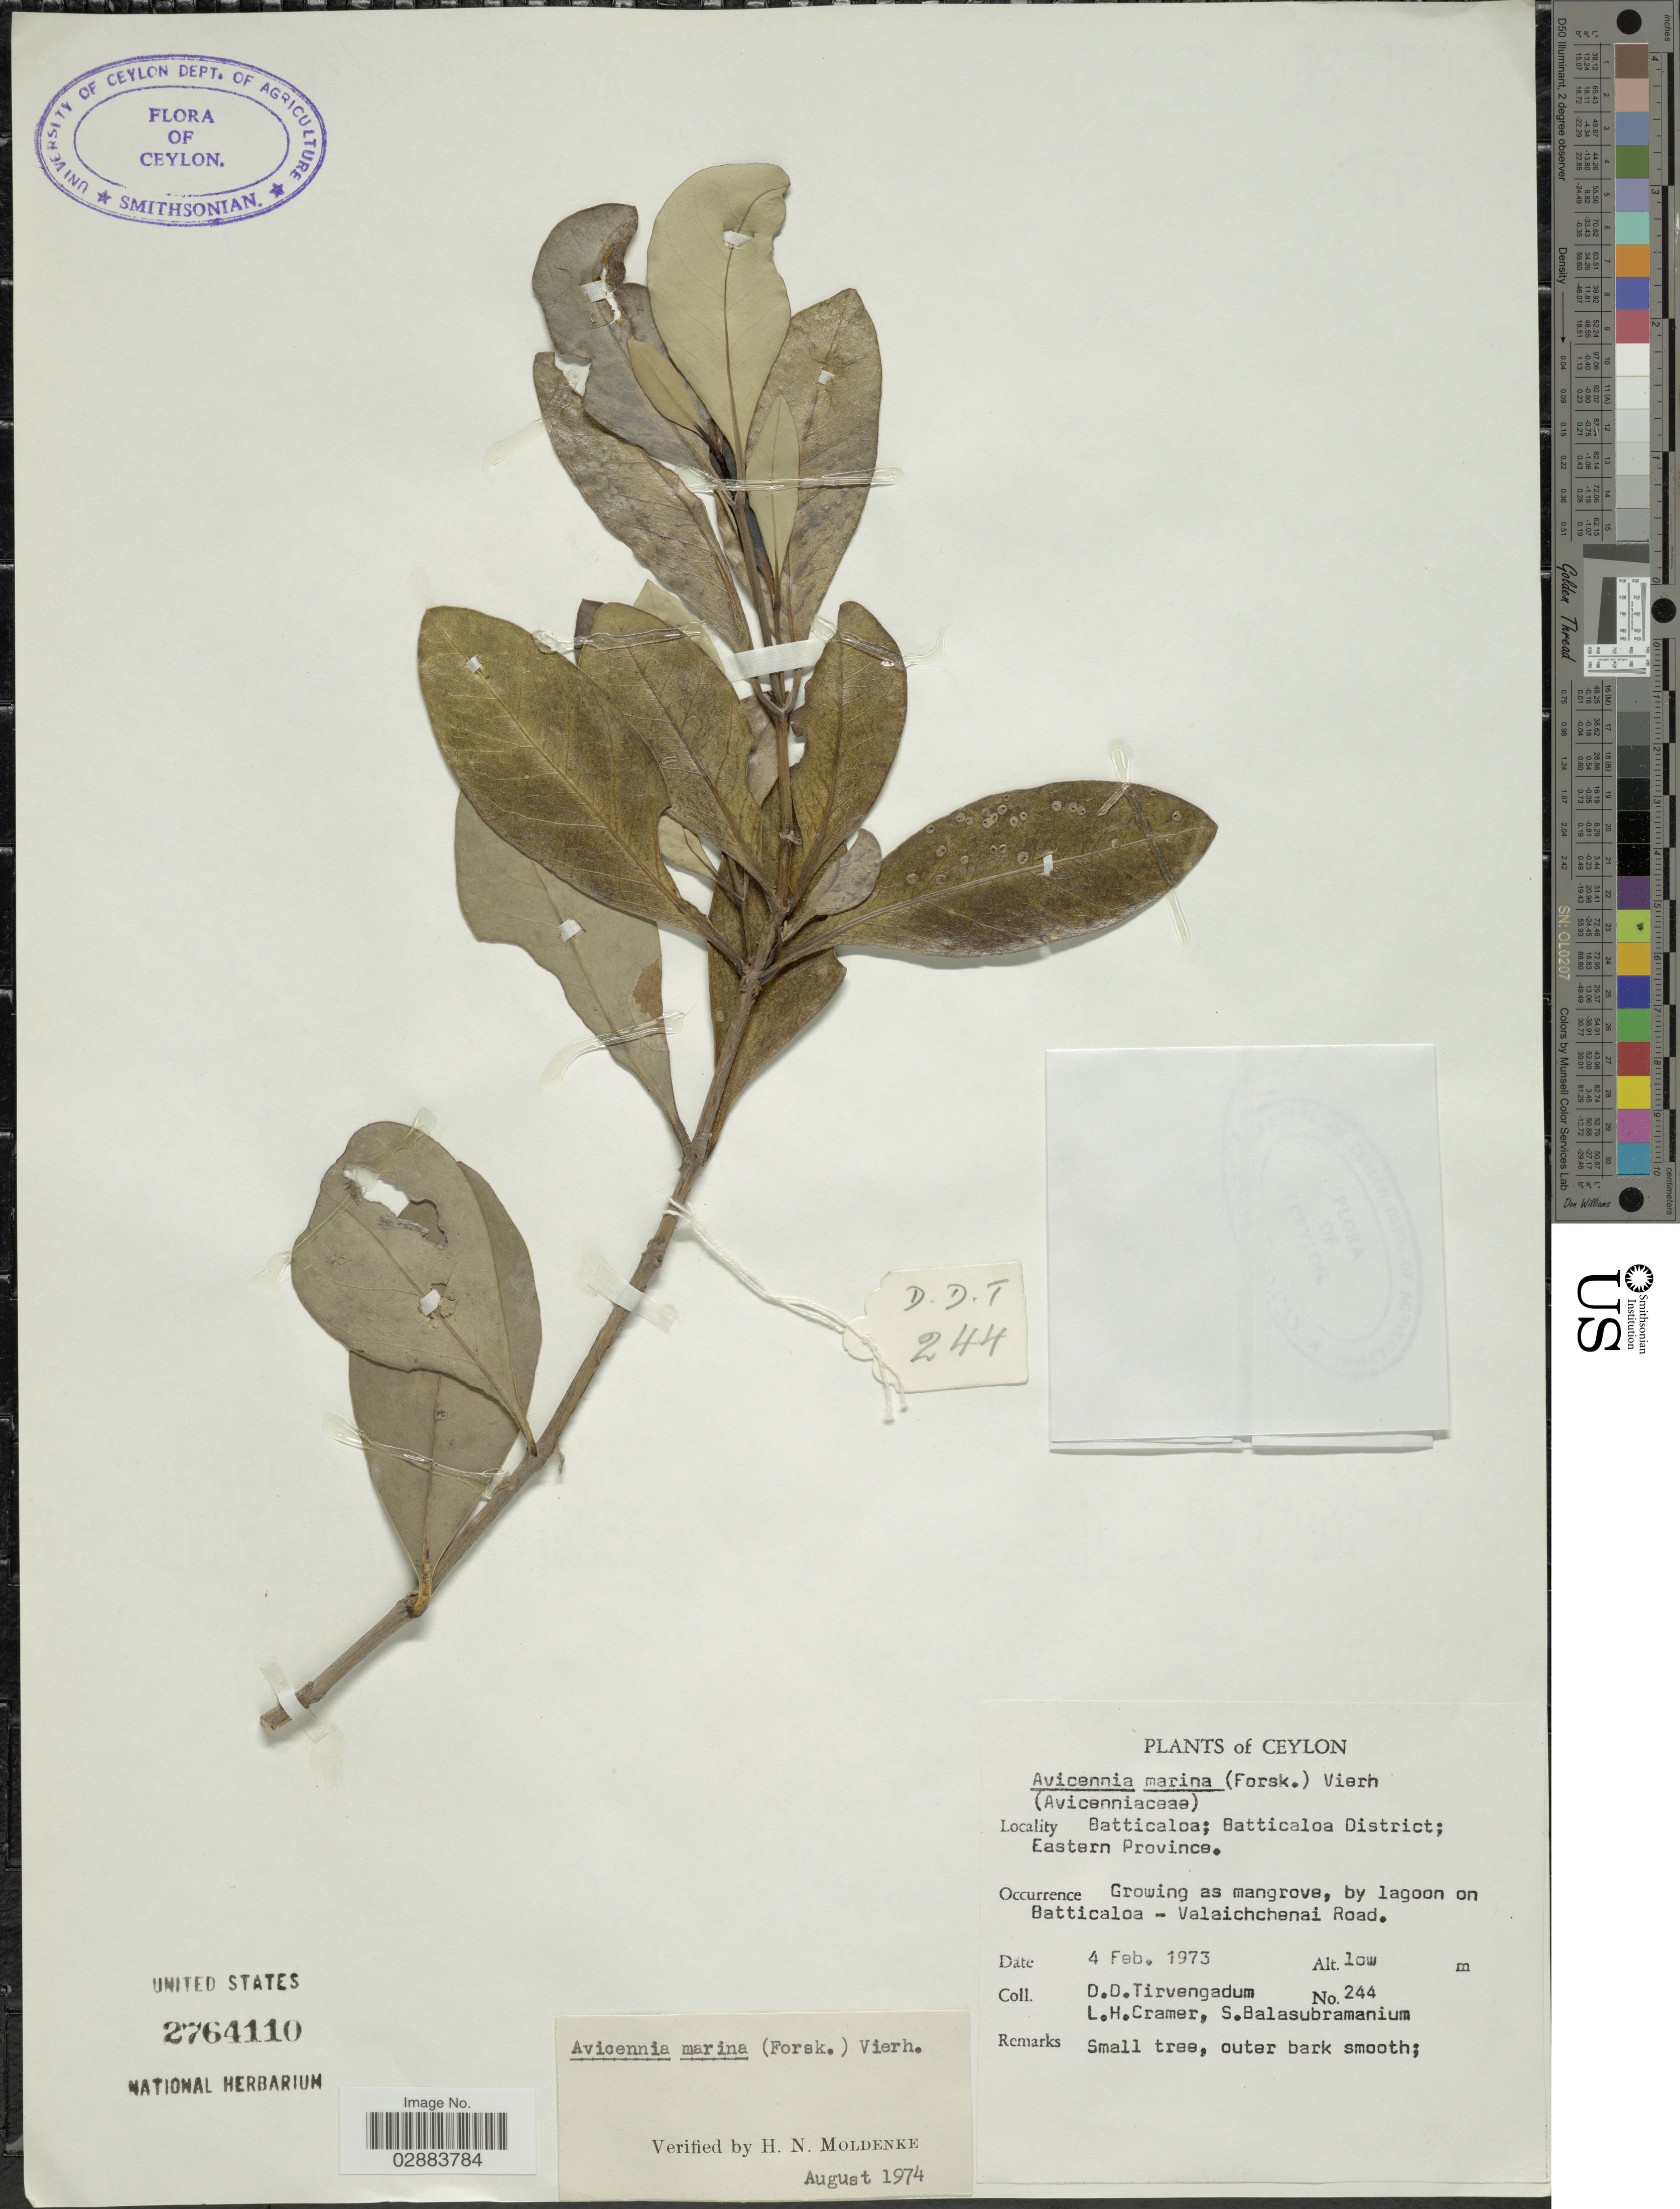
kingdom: Plantae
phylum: Tracheophyta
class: Magnoliopsida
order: Lamiales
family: Acanthaceae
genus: Avicennia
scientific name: Avicennia marina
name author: (Forssk.) Vierh.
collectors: D. Tirvengadum, L. H. Cramer & S. Balasubramanium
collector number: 244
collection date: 1973-02-04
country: Sri Lanka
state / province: Eastern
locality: Ceylon. Batticaloa; Batticaloa District; Lagoon on Batticaloa - Valaichchenai Road.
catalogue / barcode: US 2764110